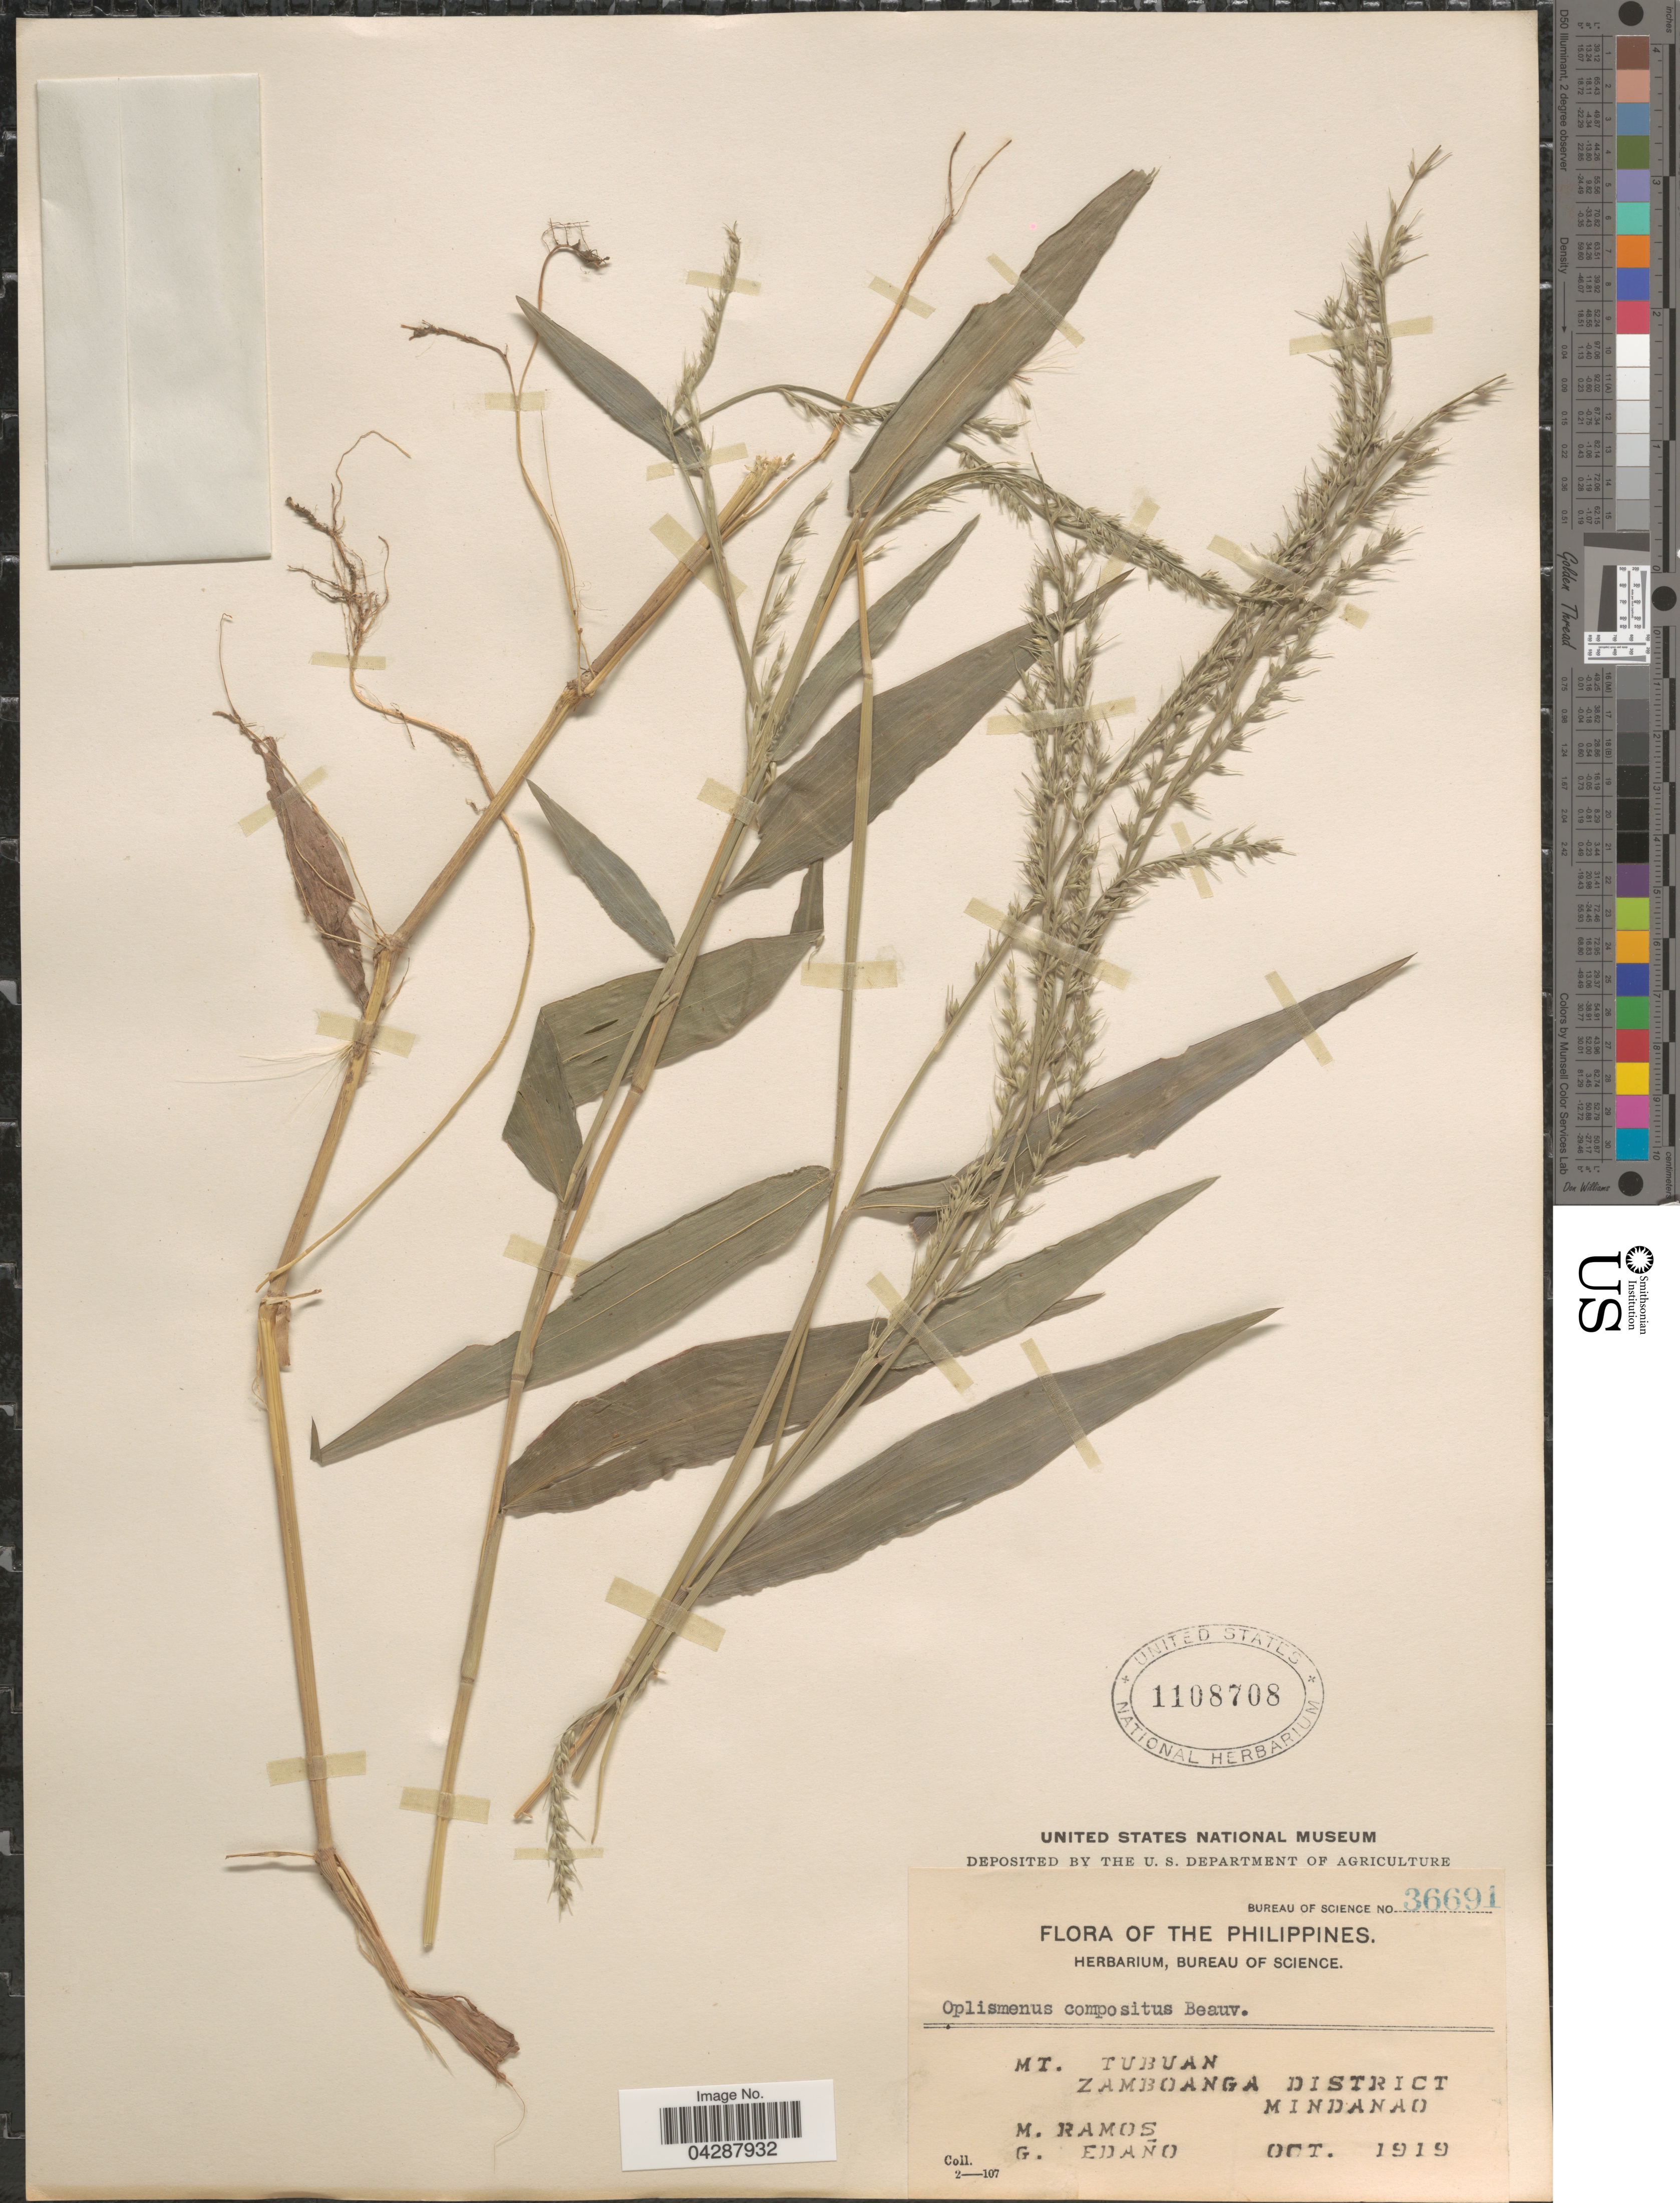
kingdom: Plantae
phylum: Tracheophyta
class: Liliopsida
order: Poales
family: Poaceae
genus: Oplismenus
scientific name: Oplismenus compositus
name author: (L.) P. Beauv.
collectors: M. Ramos & G. Edaño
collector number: Bureau of Science 36691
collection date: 1919-10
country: Philippines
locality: Mt. Tubuan. Zamboanga District. Mindanao.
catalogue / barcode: US 1108708